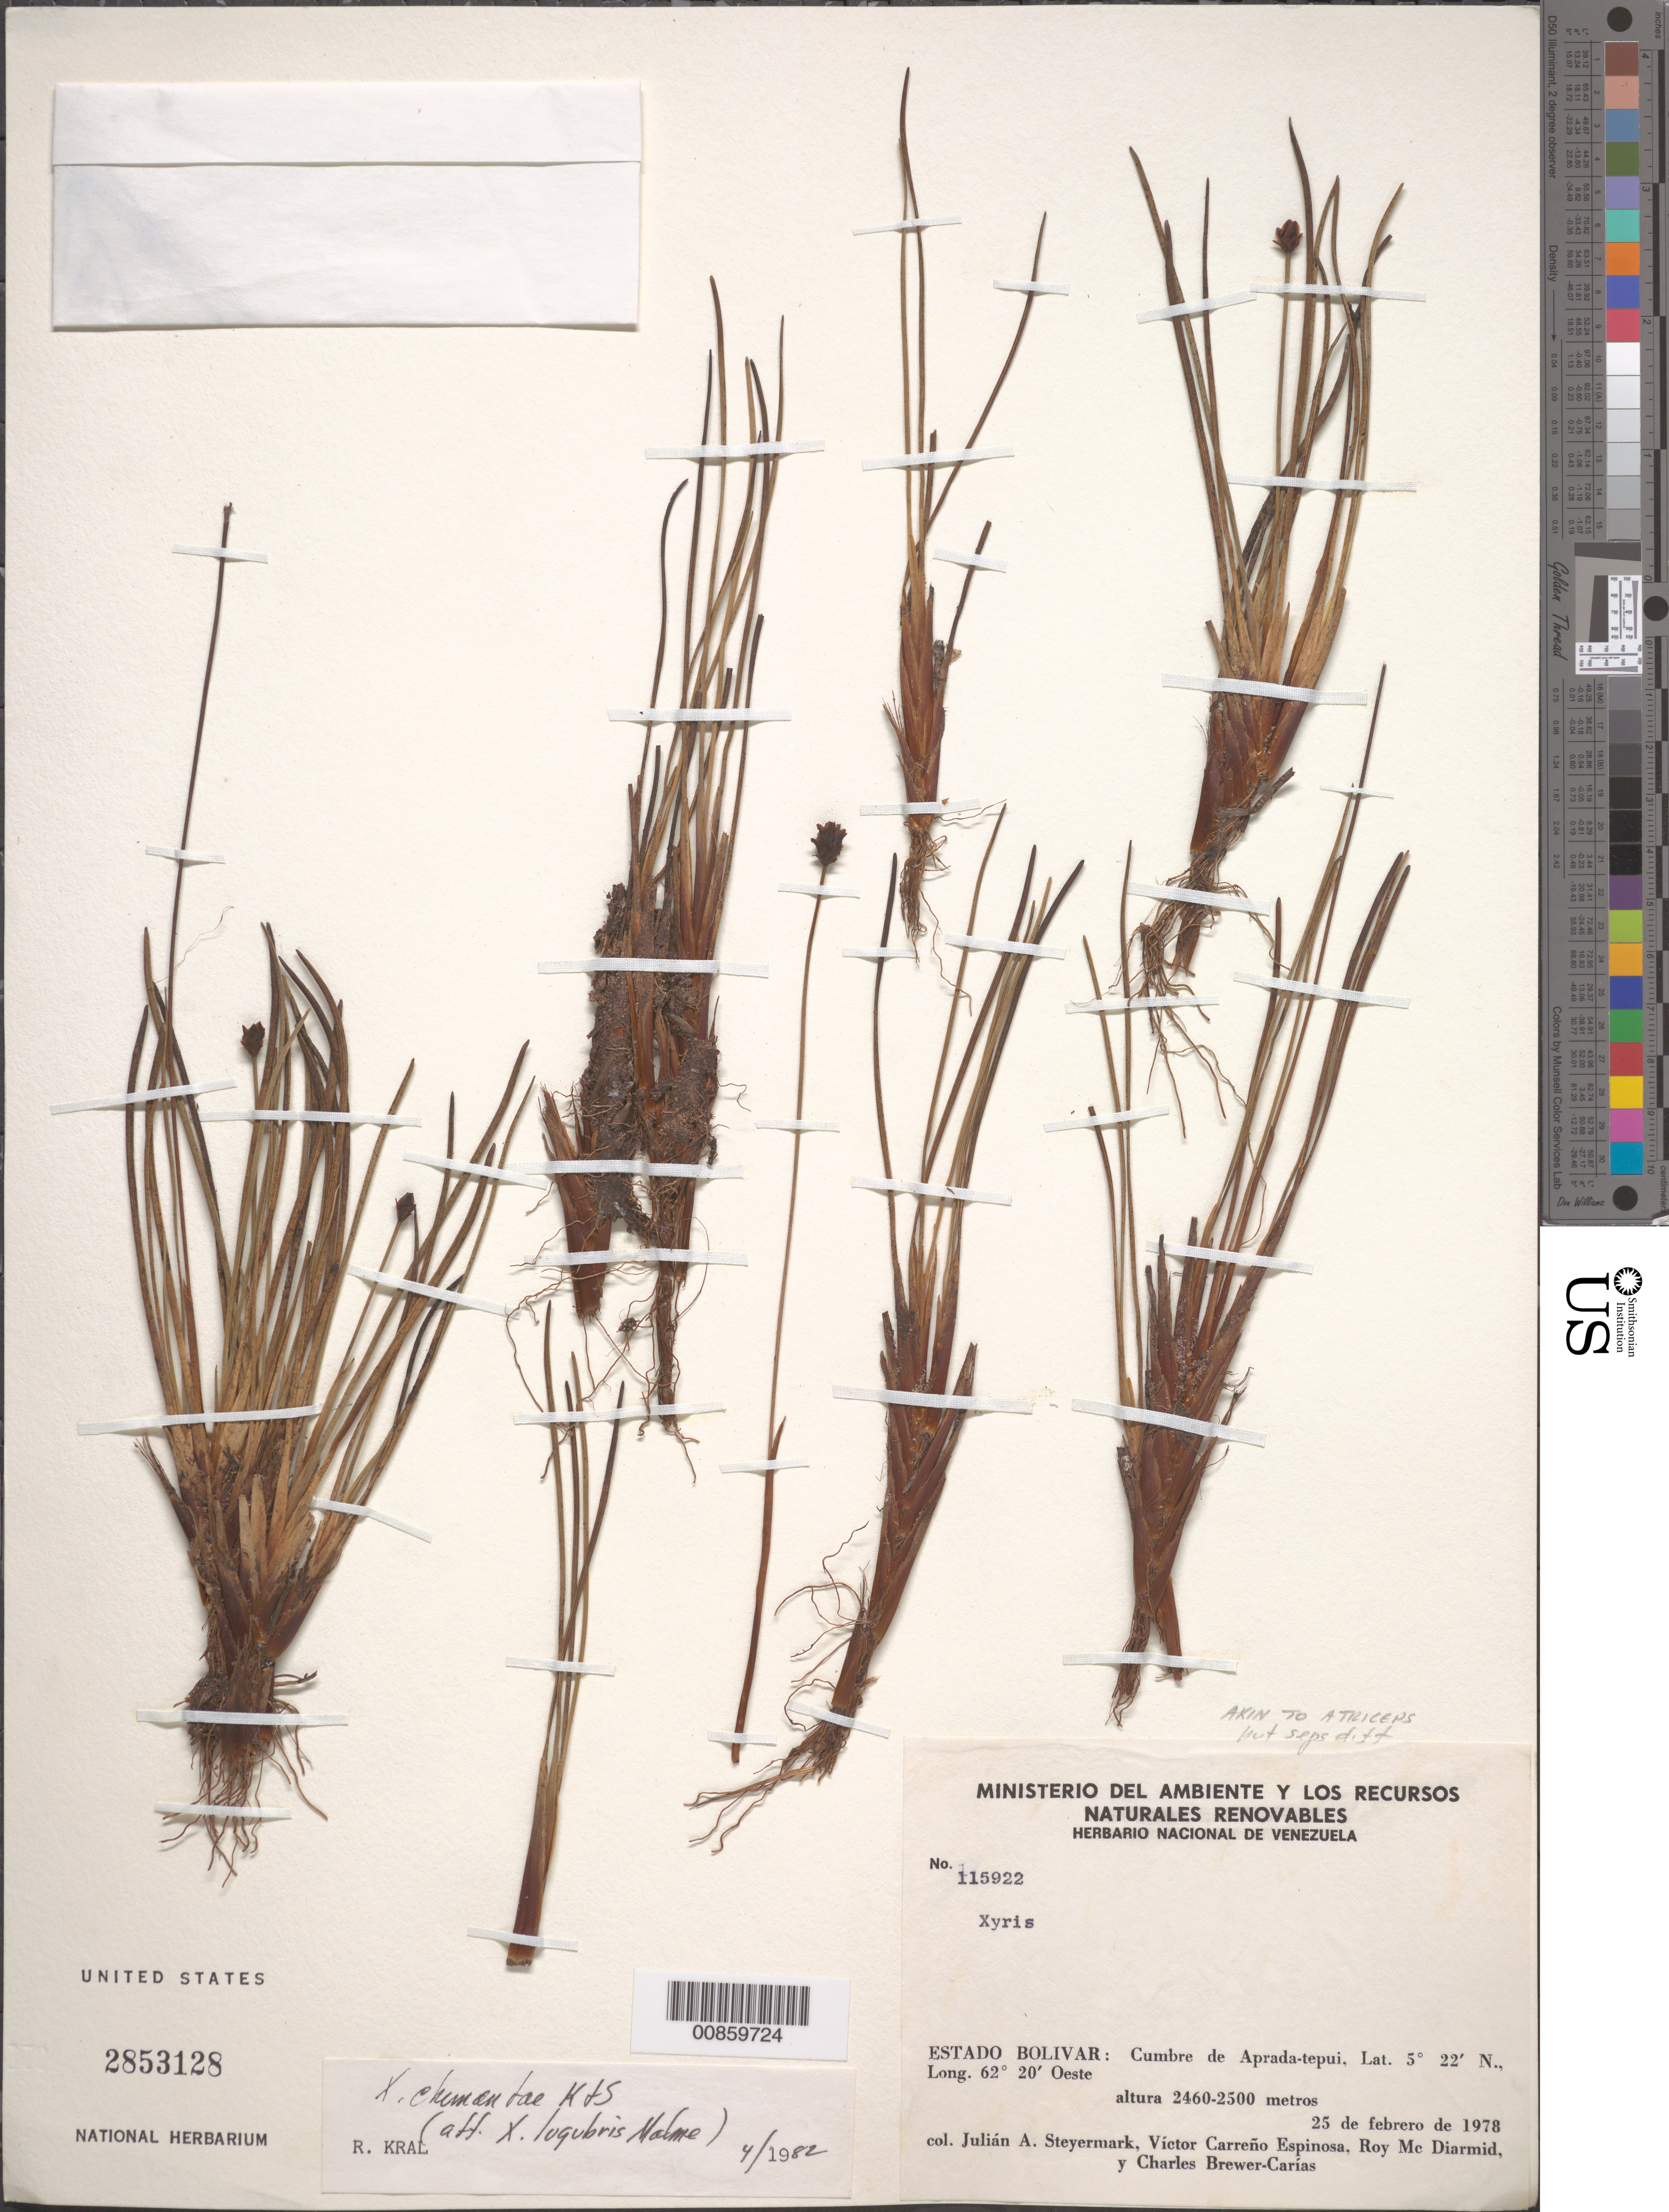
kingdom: Plantae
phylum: Tracheophyta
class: Liliopsida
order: Poales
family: Xyridaceae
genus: Xyris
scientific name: Xyris chimantae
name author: Kral & L.B. Sm.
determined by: Kral, Robert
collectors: J. Steyermark, V. Carreño E., R. Mc Diarmid & C. Brewer-Carias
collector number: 115922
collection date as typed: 25-Feb-78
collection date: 1978-02-25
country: Venezuela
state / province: Bolívar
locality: Aprada-tepuí, cumbre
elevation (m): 2460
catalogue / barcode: US 2853128